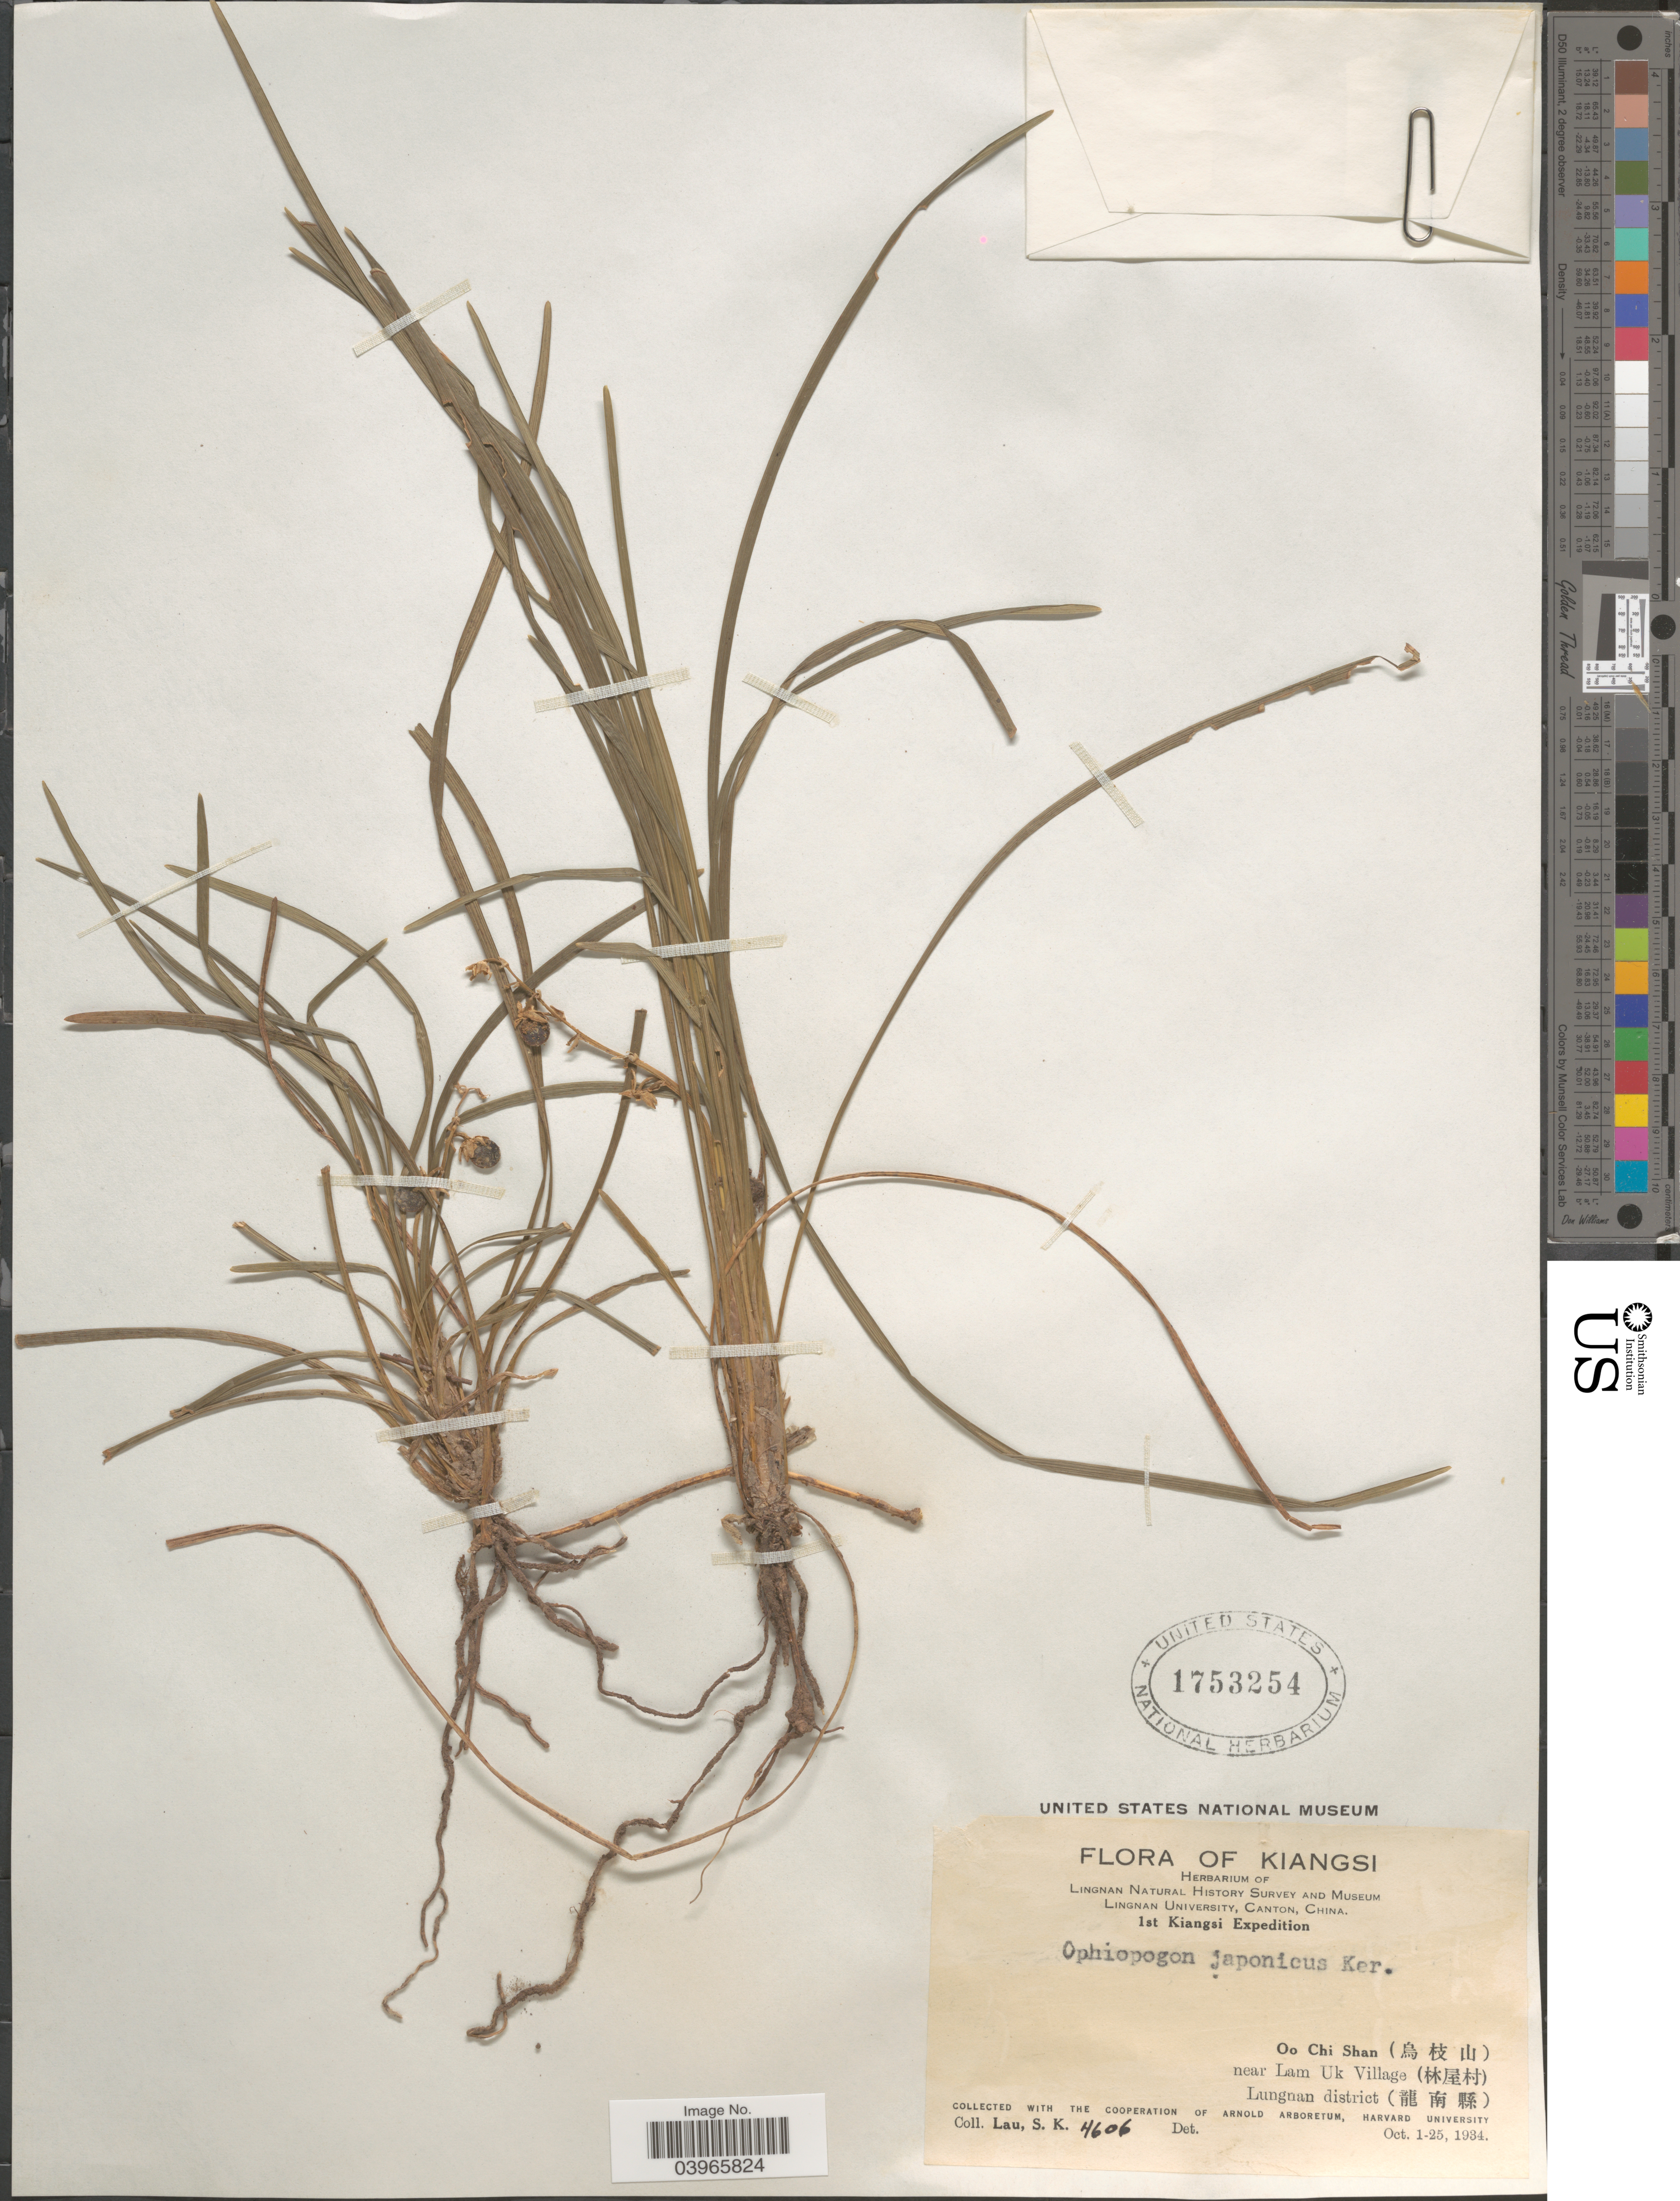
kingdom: Plantae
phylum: Tracheophyta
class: Liliopsida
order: Asparagales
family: Asparagaceae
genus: Ophiopogon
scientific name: Ophiopogon japonicus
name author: (L. f.) Ker Gawl.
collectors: S. K. Lau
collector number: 4606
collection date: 1934-10-01/1934-10-25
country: China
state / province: Jiangxi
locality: Kiangsi. Oo Chi Shan (X) near Lam Uk Village (X). Lungnan district (X).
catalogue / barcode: US 1753254